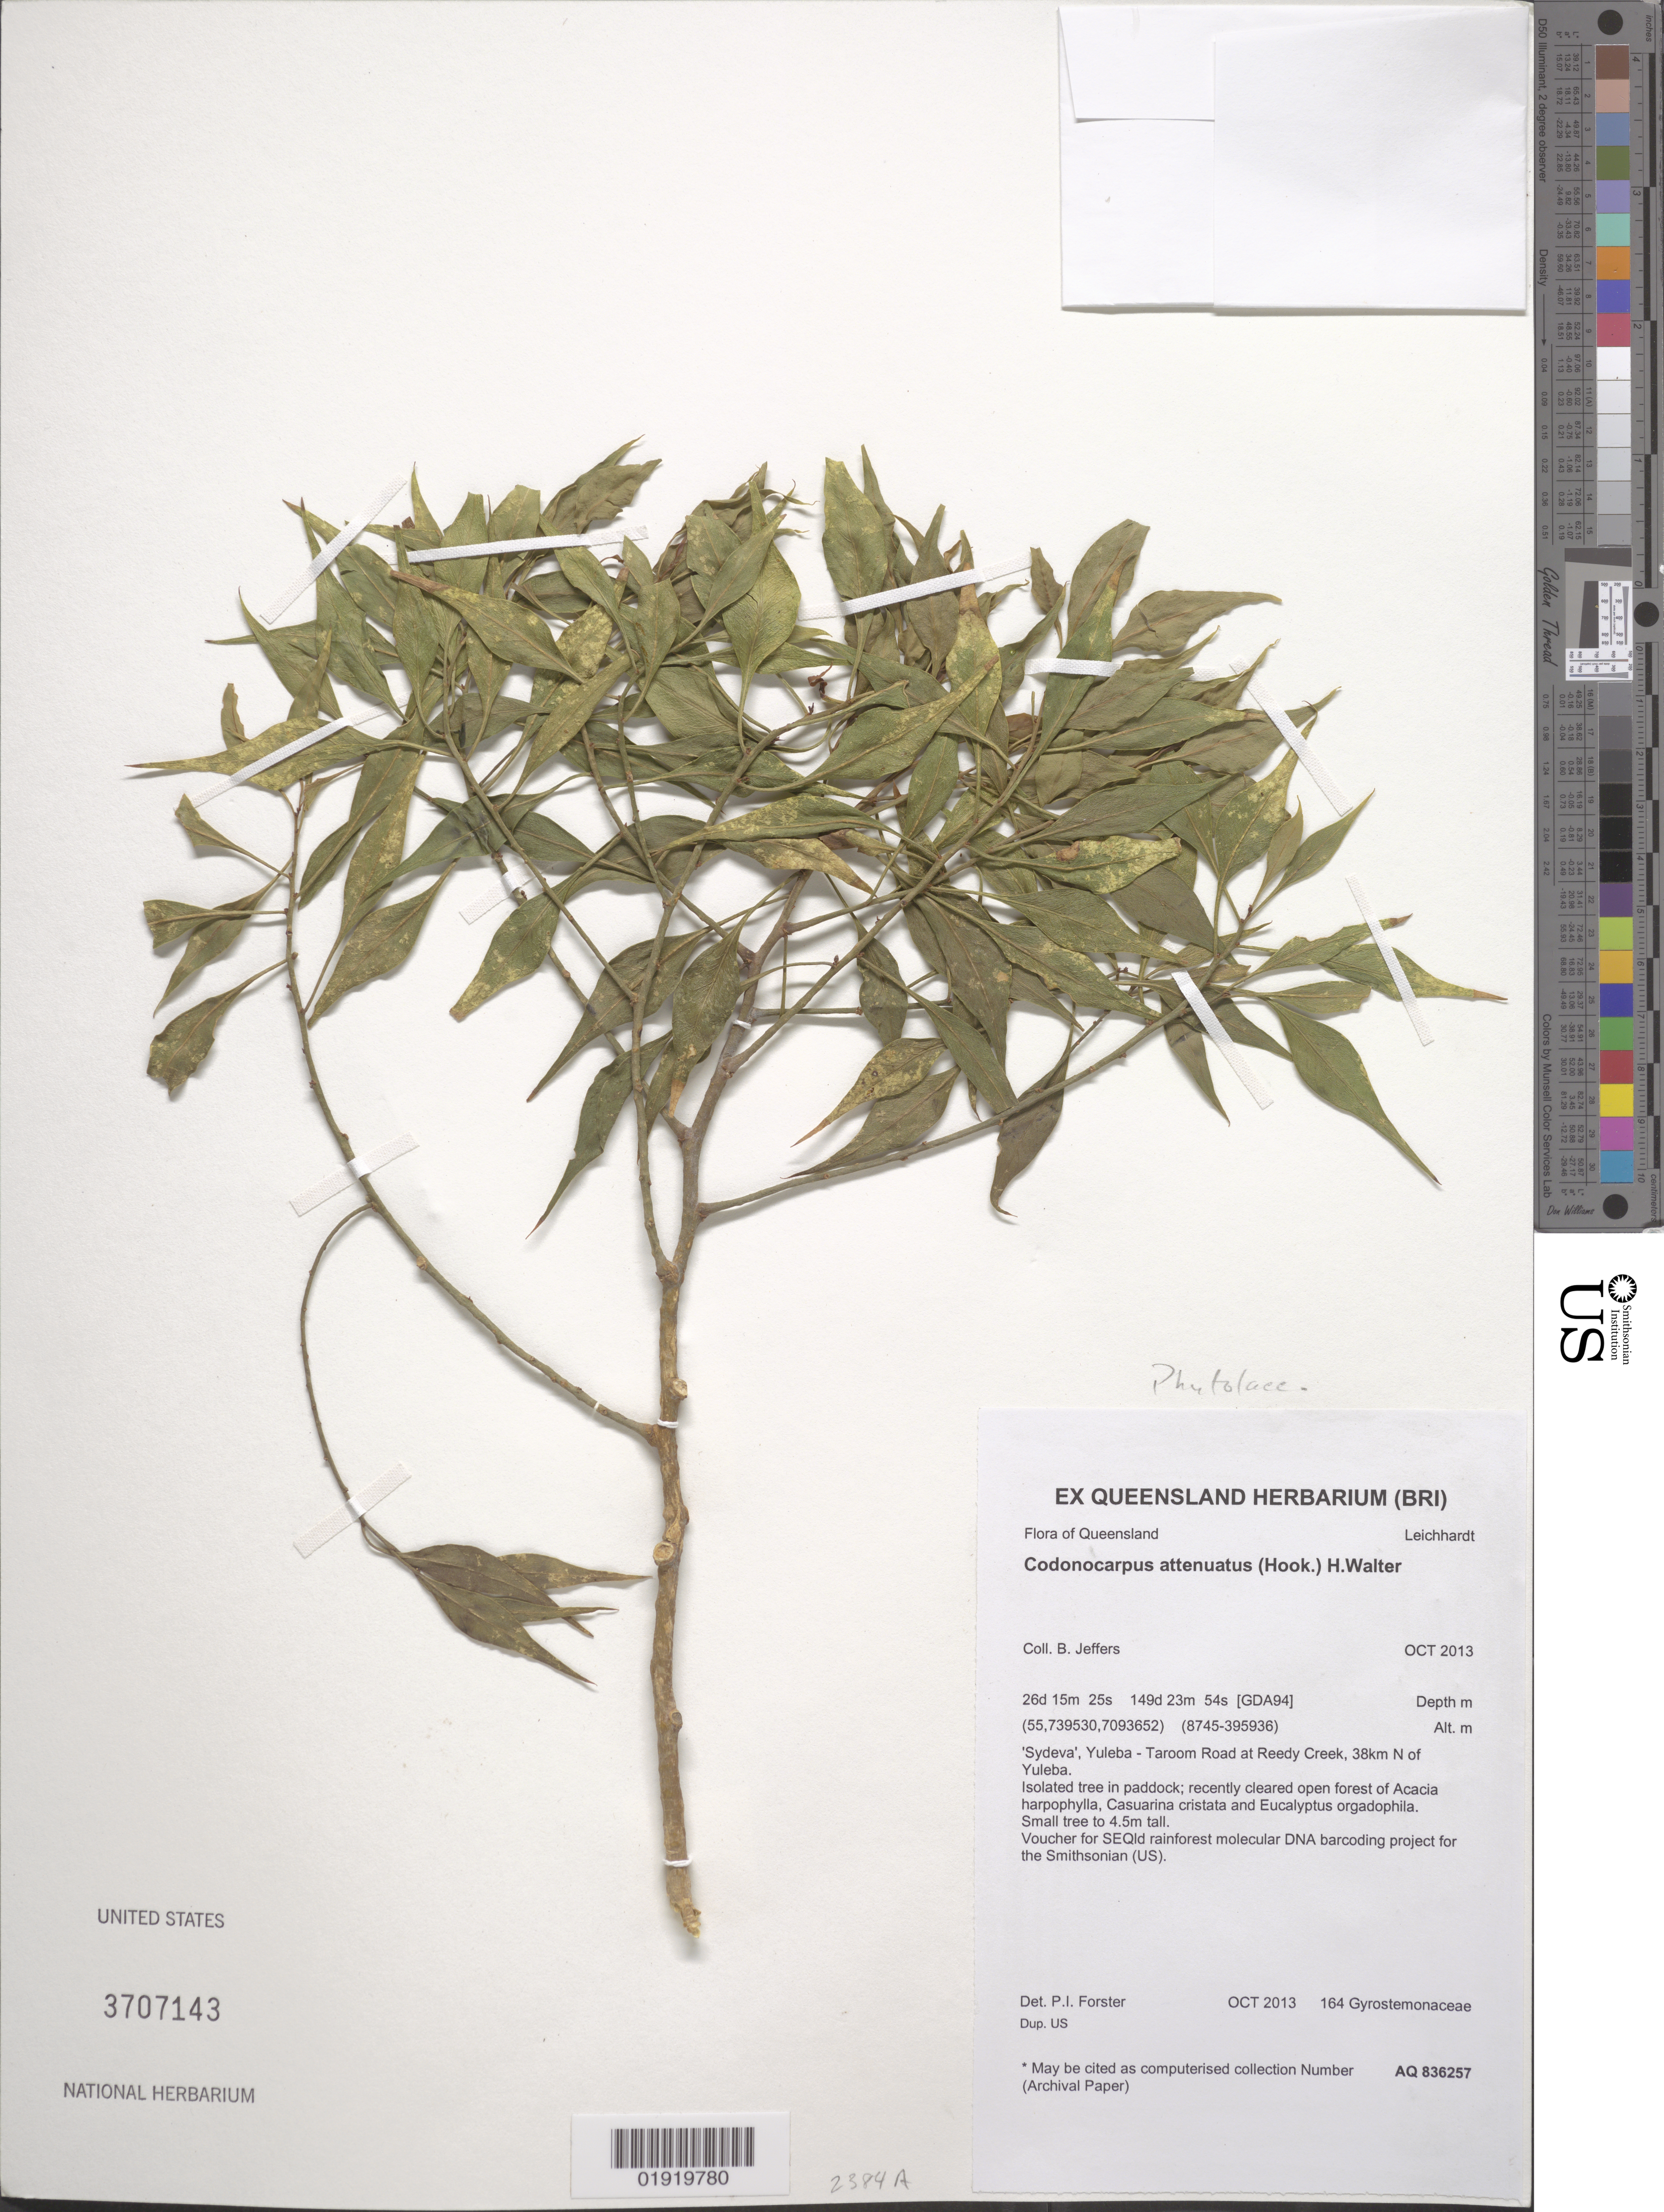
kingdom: Plantae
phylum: Tracheophyta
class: Magnoliopsida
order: Brassicales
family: Gyrostemonaceae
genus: Codonocarpus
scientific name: Codonocarpus attenuatus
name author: (Hook.) H. Walter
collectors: B. Jeffers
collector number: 164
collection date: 2013-10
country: Australia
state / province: Queensland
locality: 'Sydeva', Yuleba - Taroom Road at Reedy Creek, 38 km N of yuleba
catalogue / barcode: US 3707143